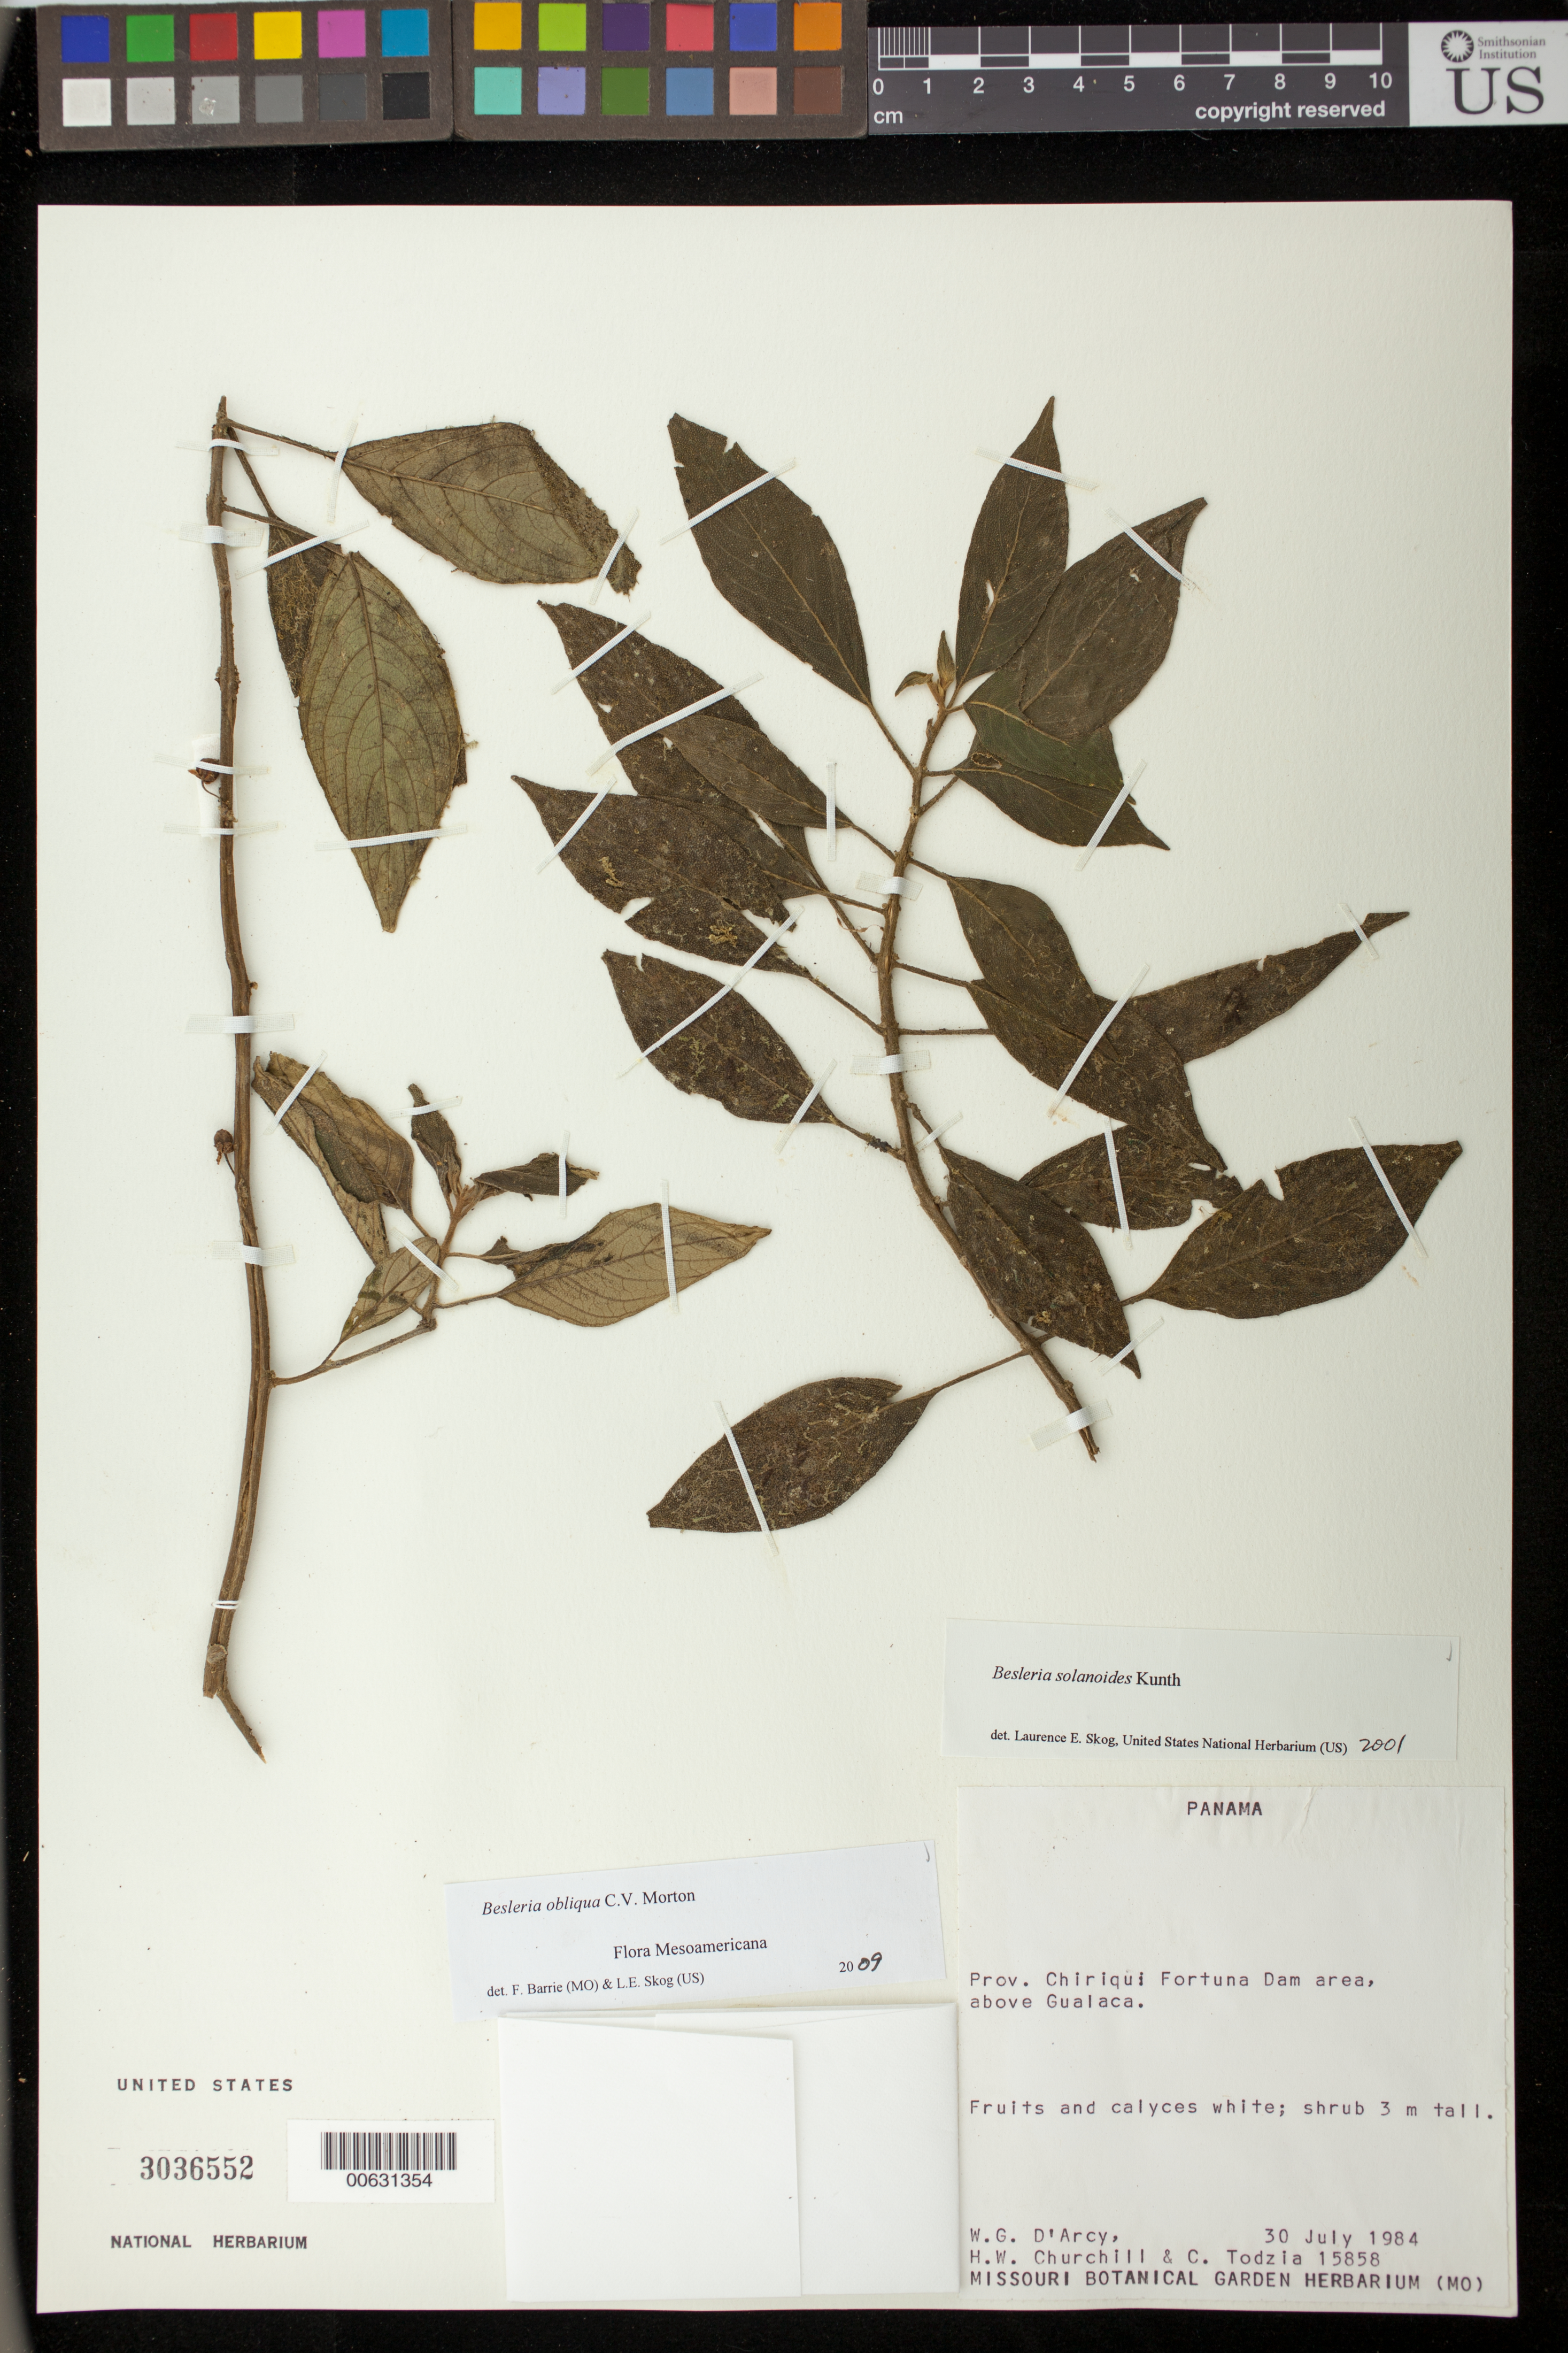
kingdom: Plantae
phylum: Tracheophyta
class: Magnoliopsida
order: Lamiales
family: Gesneriaceae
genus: Besleria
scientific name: Besleria obliqua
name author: C.V. Morton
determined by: Barrie, F. R.; Skog, Laurence E.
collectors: W. G. D'Arcy & C. A. Todzia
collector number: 15858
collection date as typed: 30 Jul 1984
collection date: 1984-07-30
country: Panama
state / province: Chiriquí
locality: Fortuna Dam area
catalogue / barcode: US 3036552